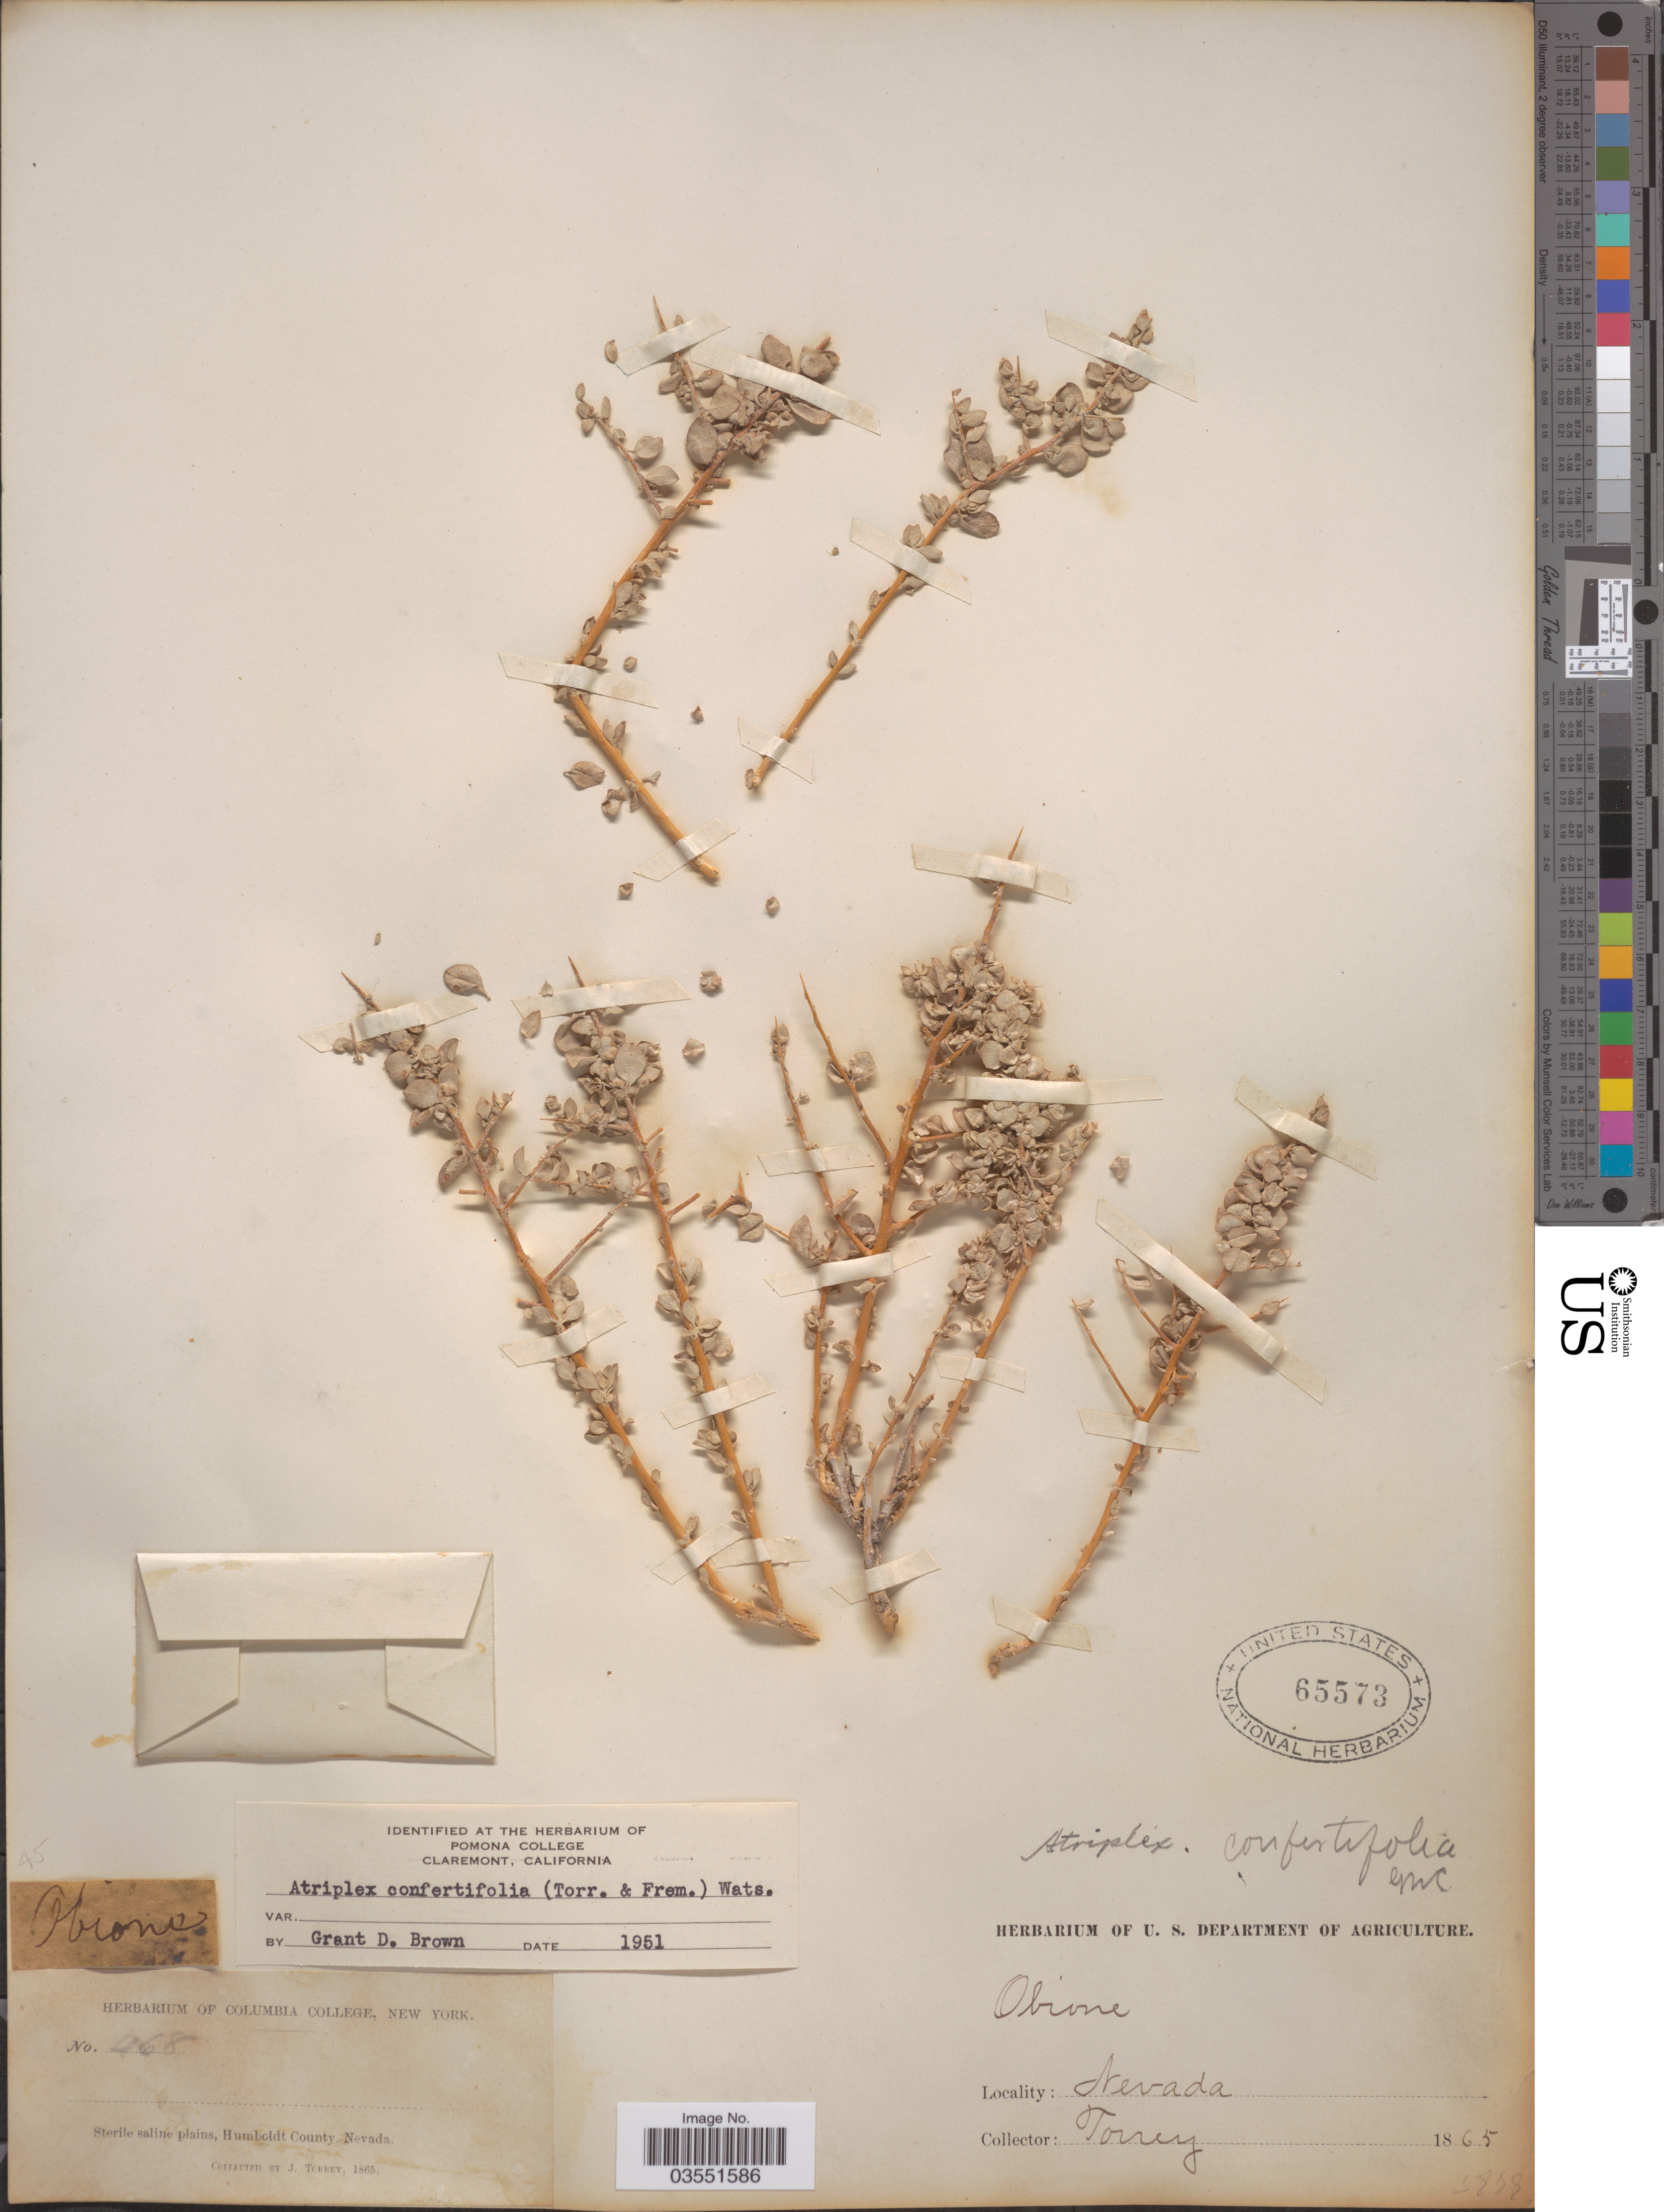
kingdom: Plantae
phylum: Tracheophyta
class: Magnoliopsida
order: Caryophyllales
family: Amaranthaceae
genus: Atriplex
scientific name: Atriplex confertifolia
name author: (Torr. & Frém.) S. Watson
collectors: J. Torrey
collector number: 468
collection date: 1865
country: United States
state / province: Nevada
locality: Sterile saline plains, Humboldt County.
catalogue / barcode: US 65573